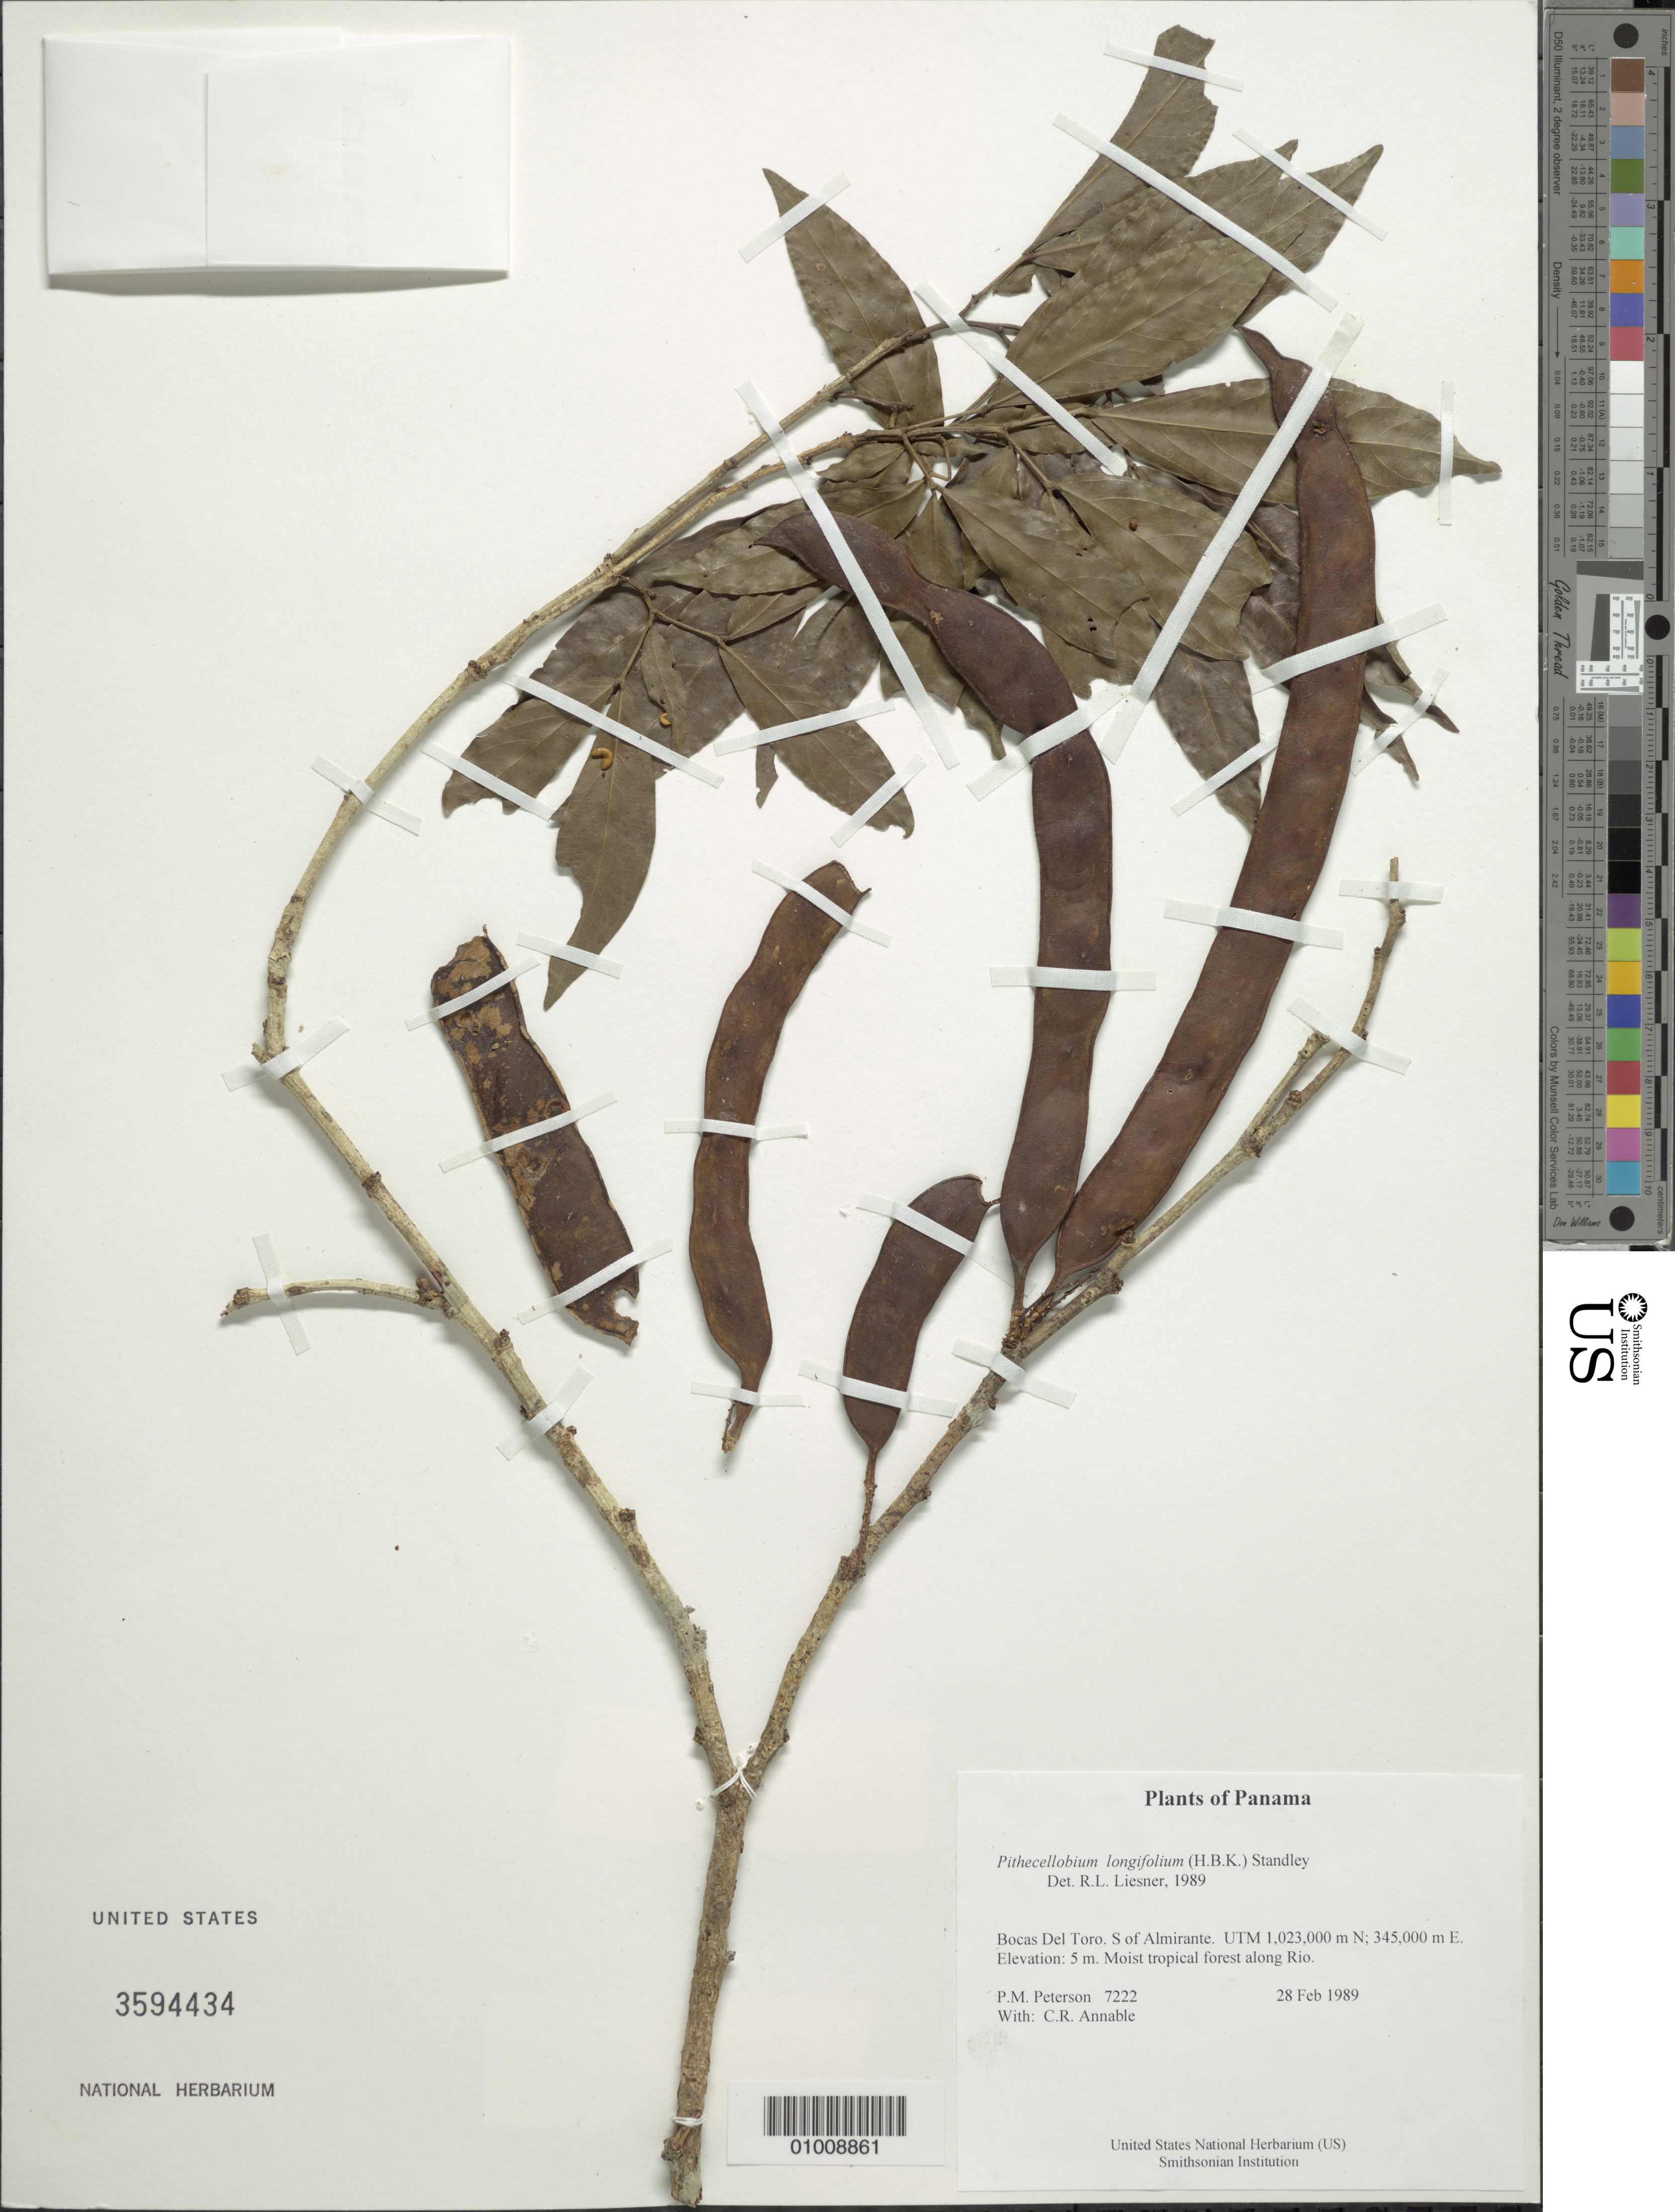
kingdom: Plantae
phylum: Tracheophyta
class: Magnoliopsida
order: Fabales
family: Fabaceae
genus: Zygia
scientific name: Zygia longifolia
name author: (Willd.) Britton & Rose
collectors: P. M. Peterson & C. R. Annable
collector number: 07222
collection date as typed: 28 Feb 1989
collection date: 1989-02-28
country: Panama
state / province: Bocas del Toro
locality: S of Almirante. UTM 1,023,000 m N; 345,000 m E.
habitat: Moist tropical forest along Rio.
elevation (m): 5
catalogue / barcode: US 3594434